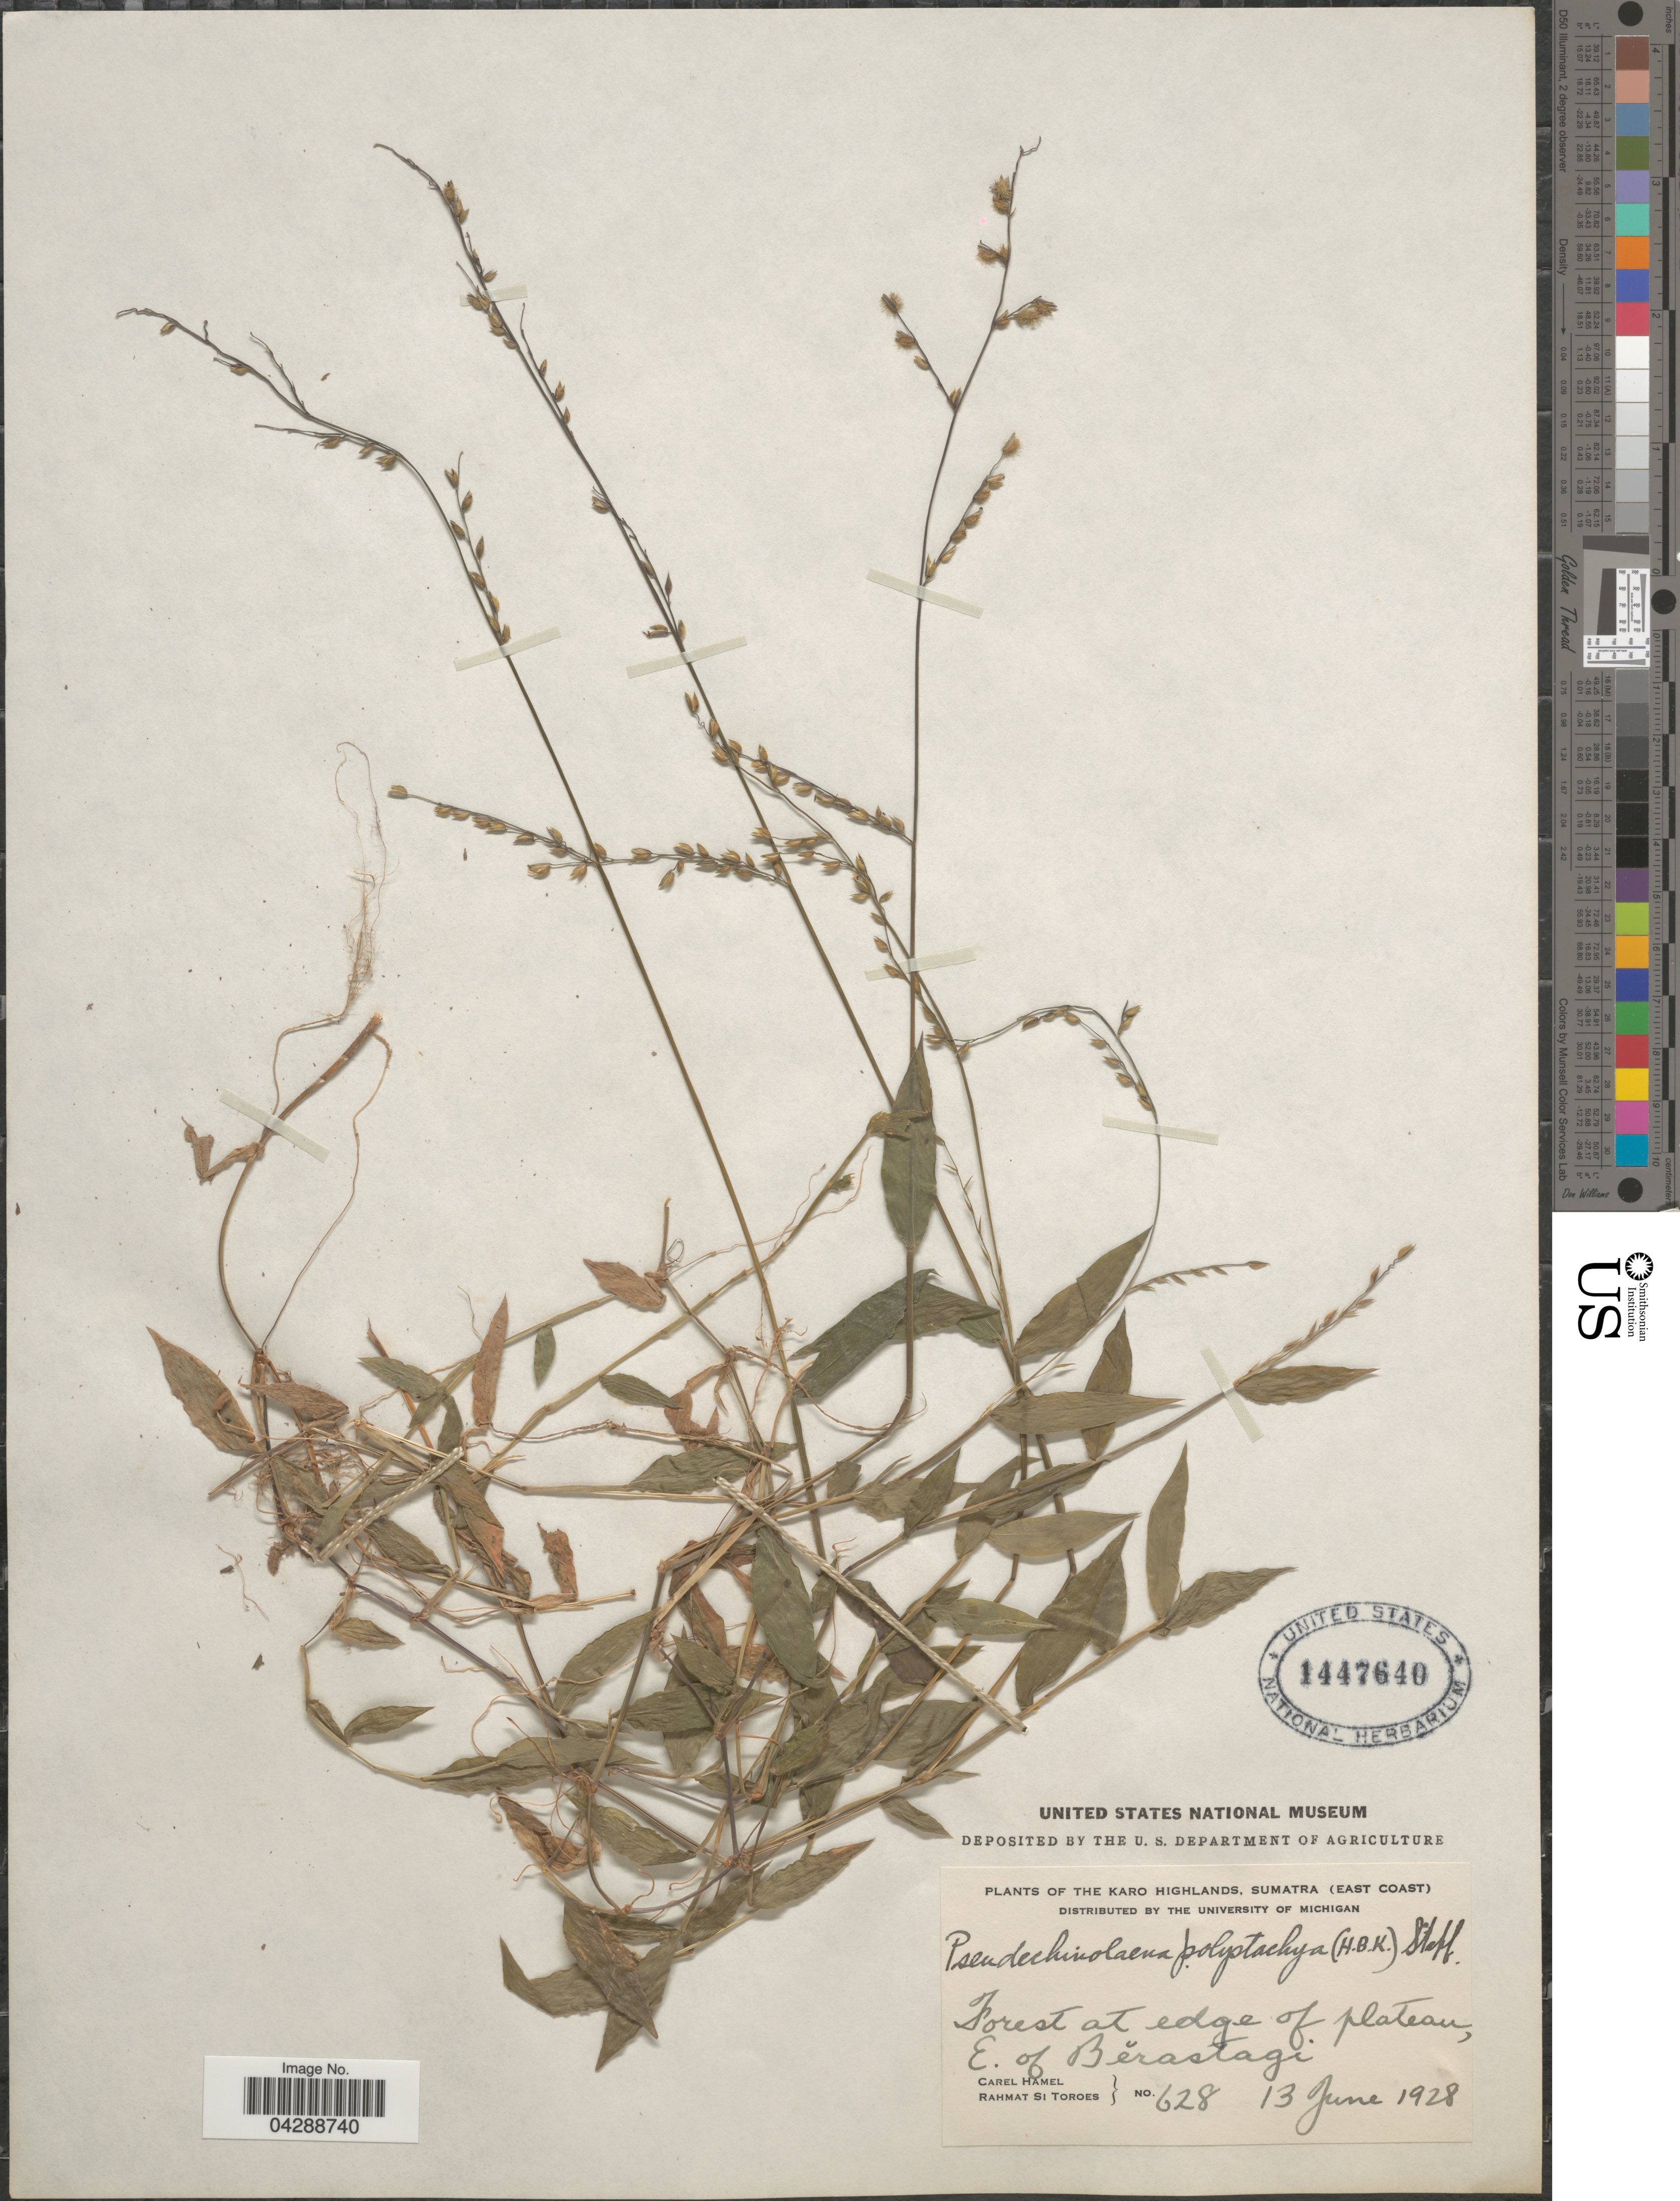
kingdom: Plantae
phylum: Tracheophyta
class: Liliopsida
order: Poales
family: Poaceae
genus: Pseudechinolaena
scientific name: Pseudechinolaena polystachya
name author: (Kunth) Stapf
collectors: C. Hamel & Rahmat Si Boeea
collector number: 628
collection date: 1928-06-13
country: Indonesia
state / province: Sumatra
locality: Karo Highlands, Sumatra (East Coast). Forest at edge of plateau, E. of Bĕrastagi.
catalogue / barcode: US 1447640